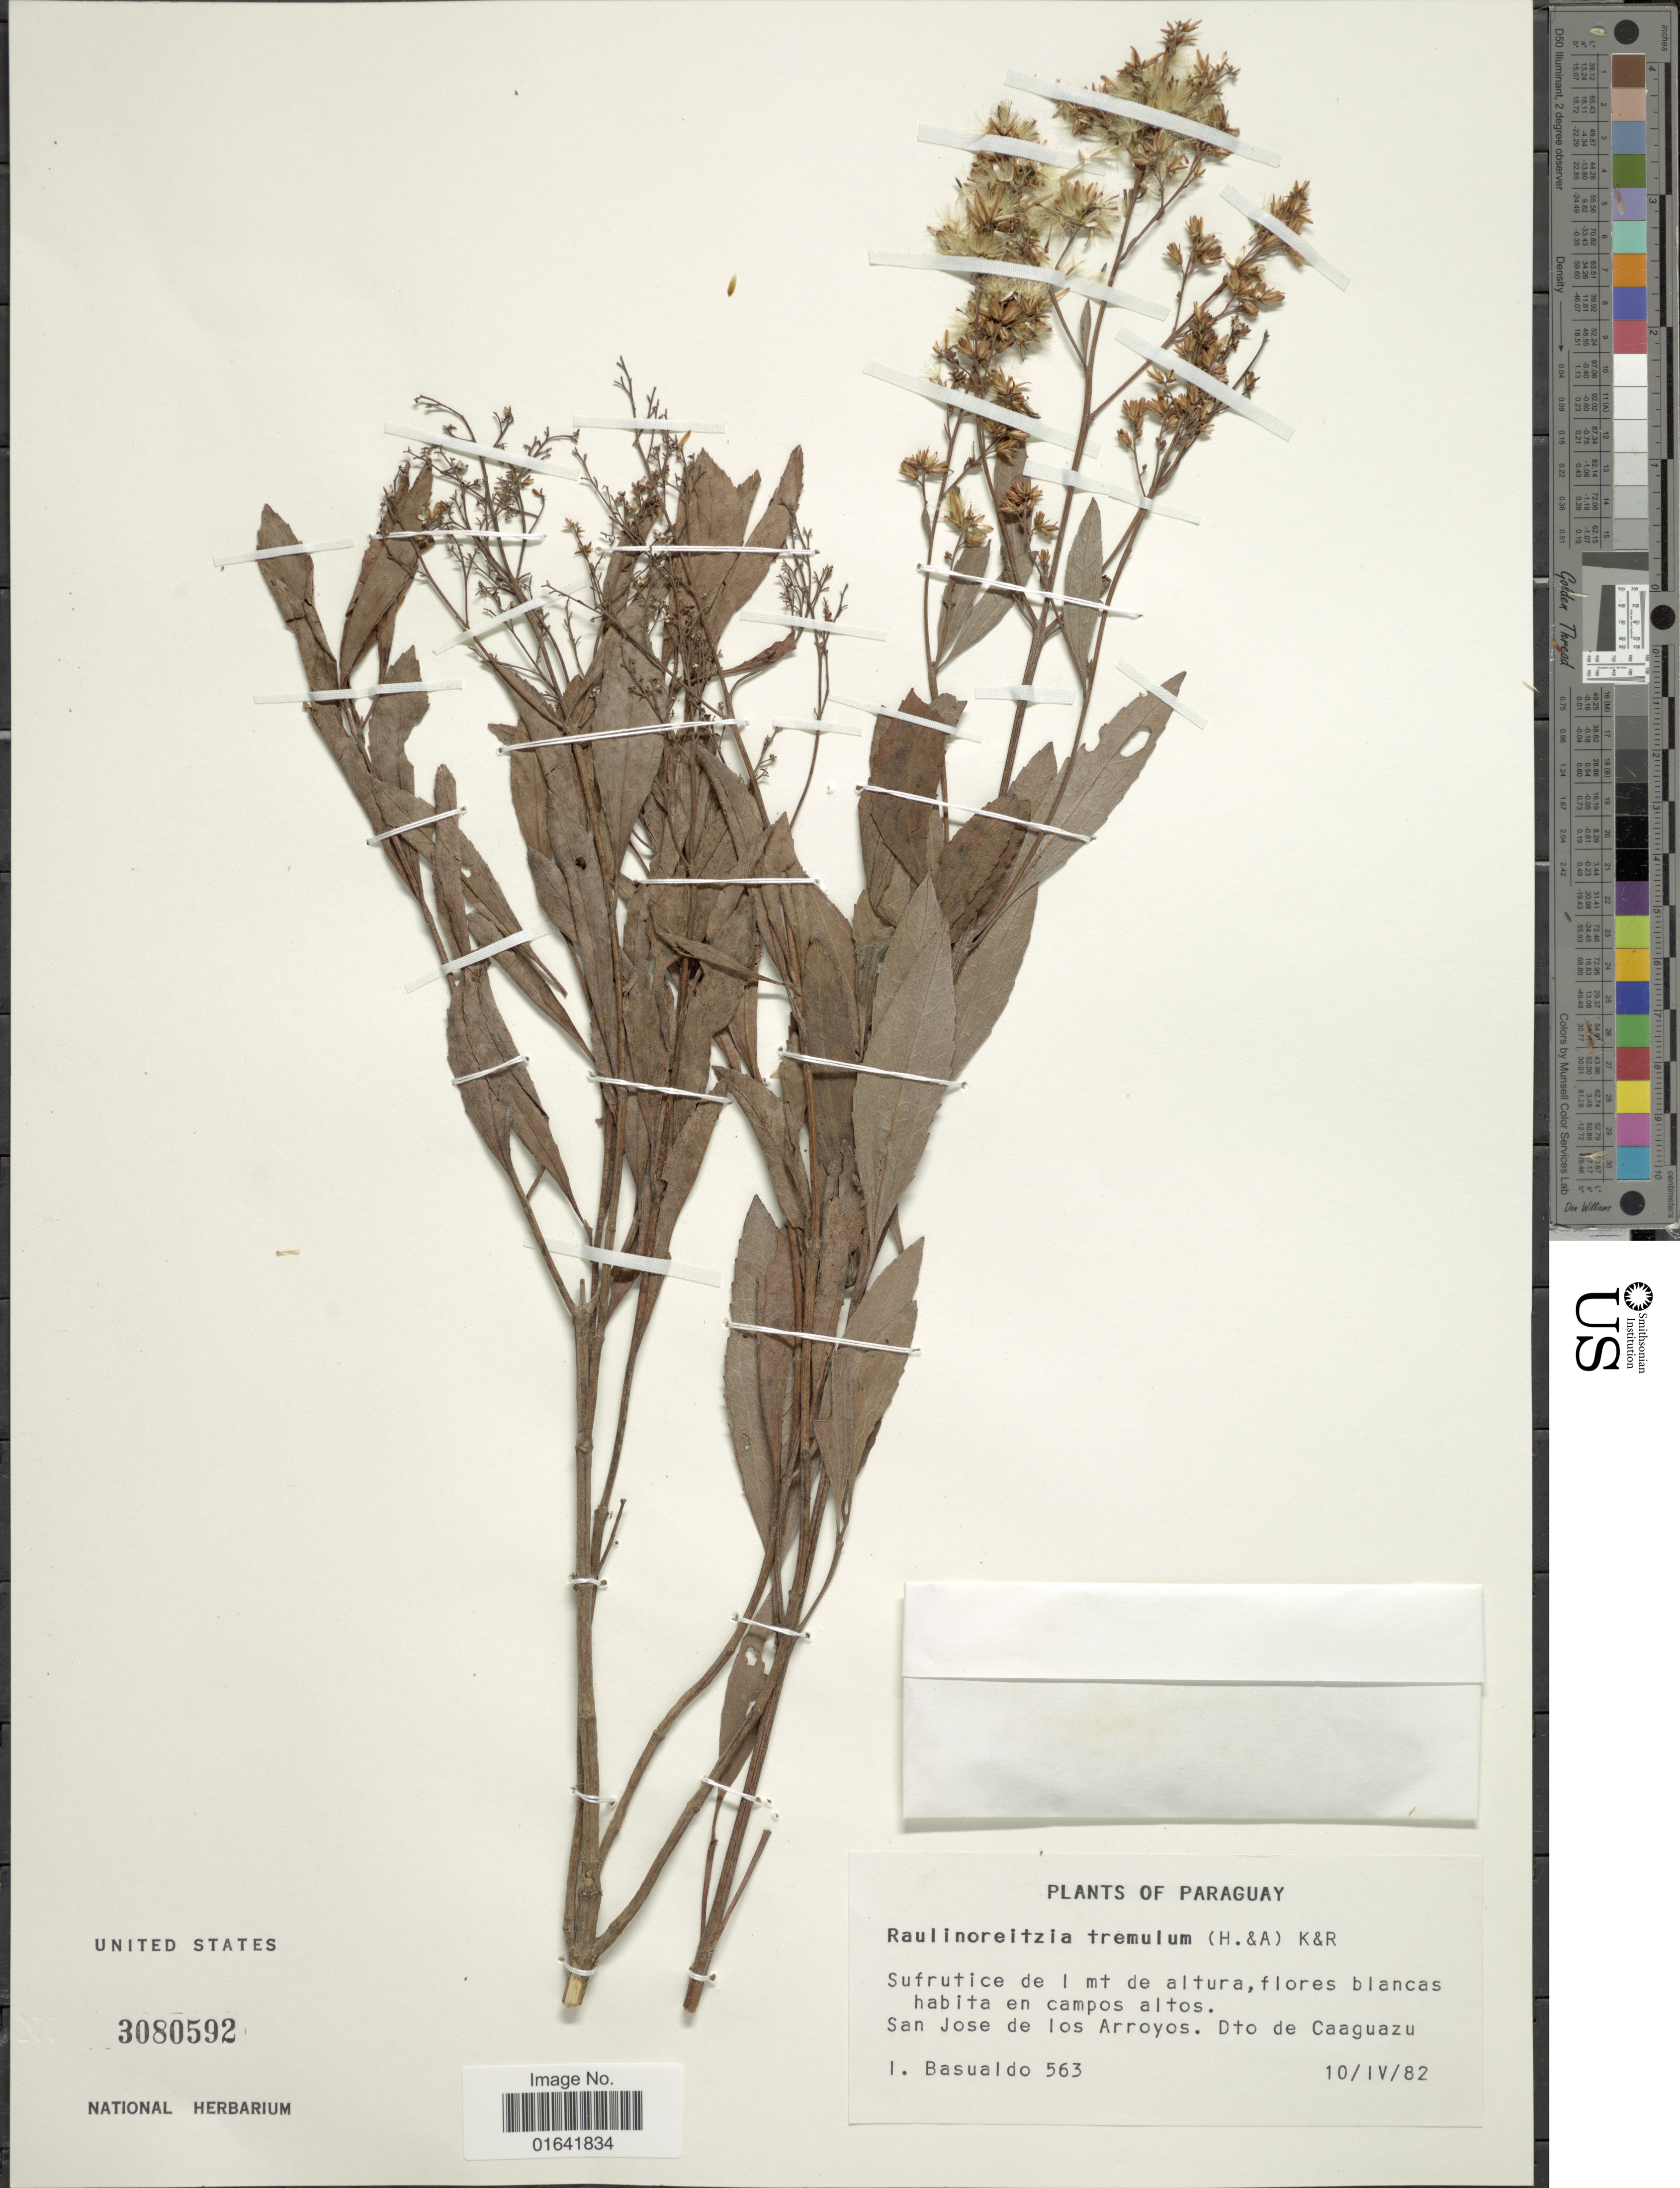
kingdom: Plantae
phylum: Tracheophyta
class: Magnoliopsida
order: Asterales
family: Asteraceae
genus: Raulinoreitzia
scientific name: Raulinoreitzia tremula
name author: (Hook. & Arn.) R.M. King & H. Rob.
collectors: I. Basualdo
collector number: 563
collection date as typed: Transcribed d/m/y: 10/4/82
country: Paraguay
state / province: Caaguazu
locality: San Jose de los Arroyos, habita en campos altos.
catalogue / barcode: US 3080592